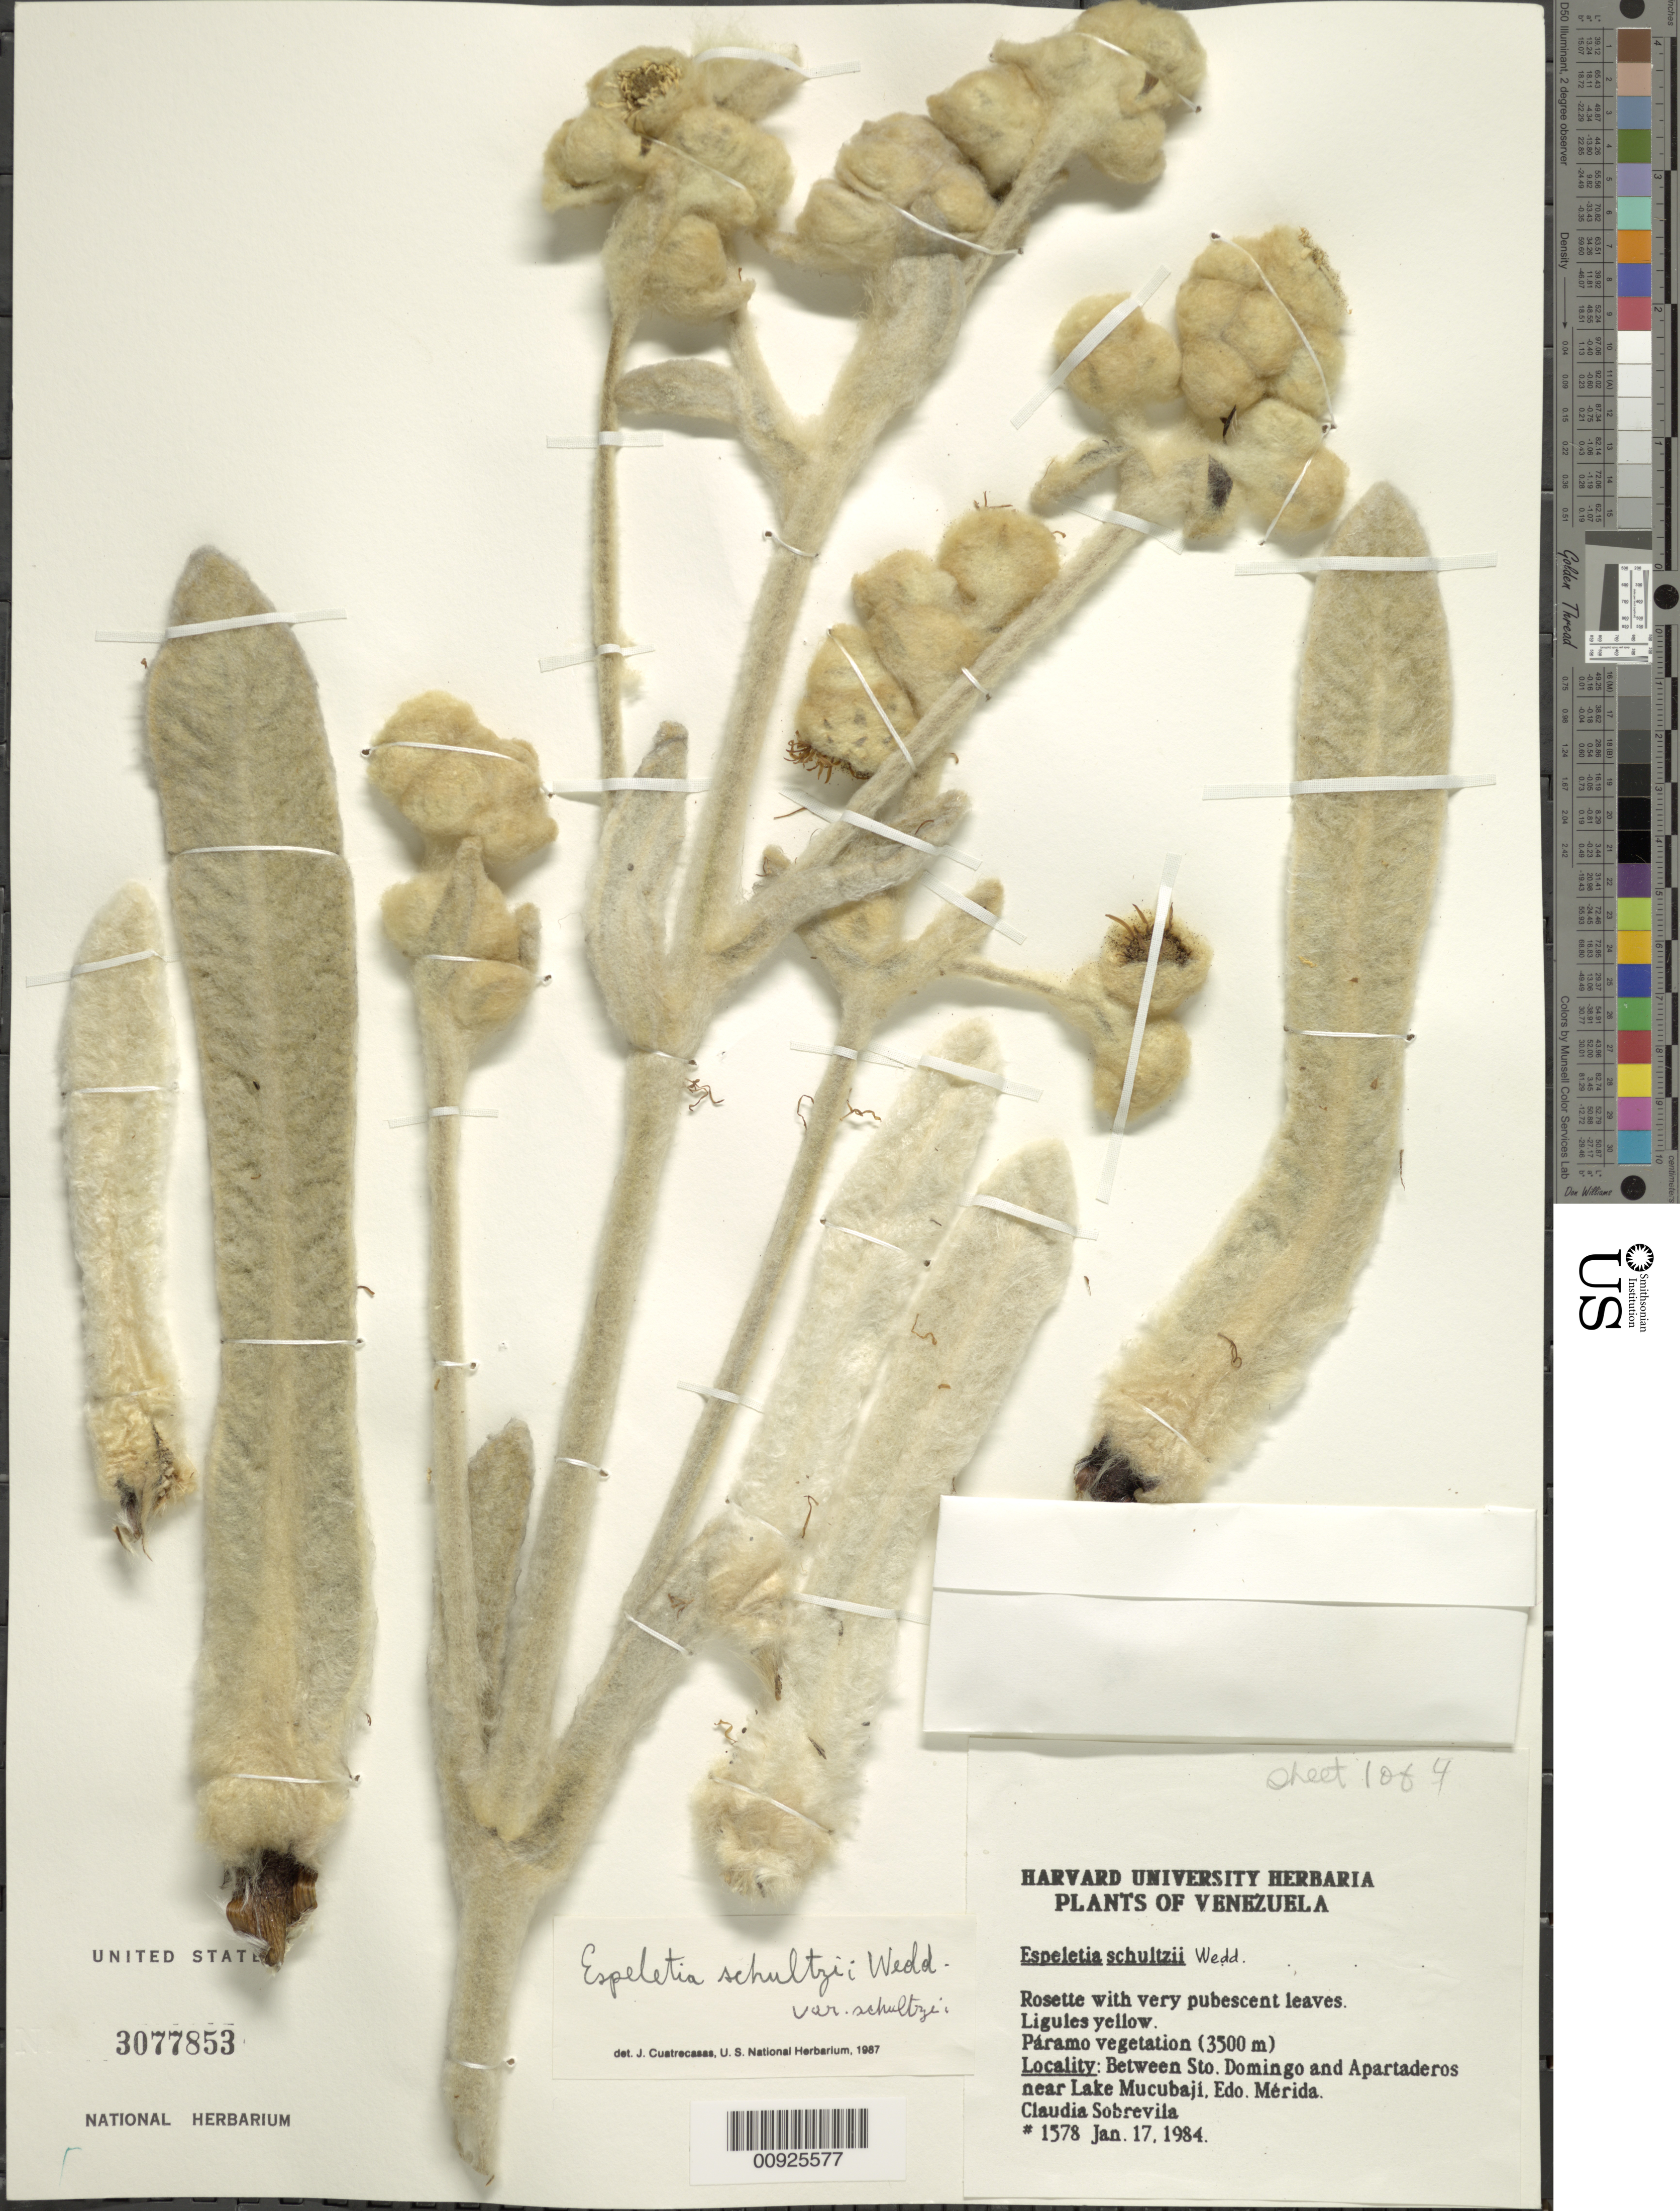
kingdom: Plantae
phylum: Tracheophyta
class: Magnoliopsida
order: Asterales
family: Asteraceae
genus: Espeletia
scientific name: Espeletia schultzii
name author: Wedd.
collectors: C. Sobrevila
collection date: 1984-01-17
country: Venezuela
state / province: Mérida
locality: Between Santo Domingo and Apartaderos near Lake Mucubají.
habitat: Páramo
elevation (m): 3500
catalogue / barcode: US 3077853